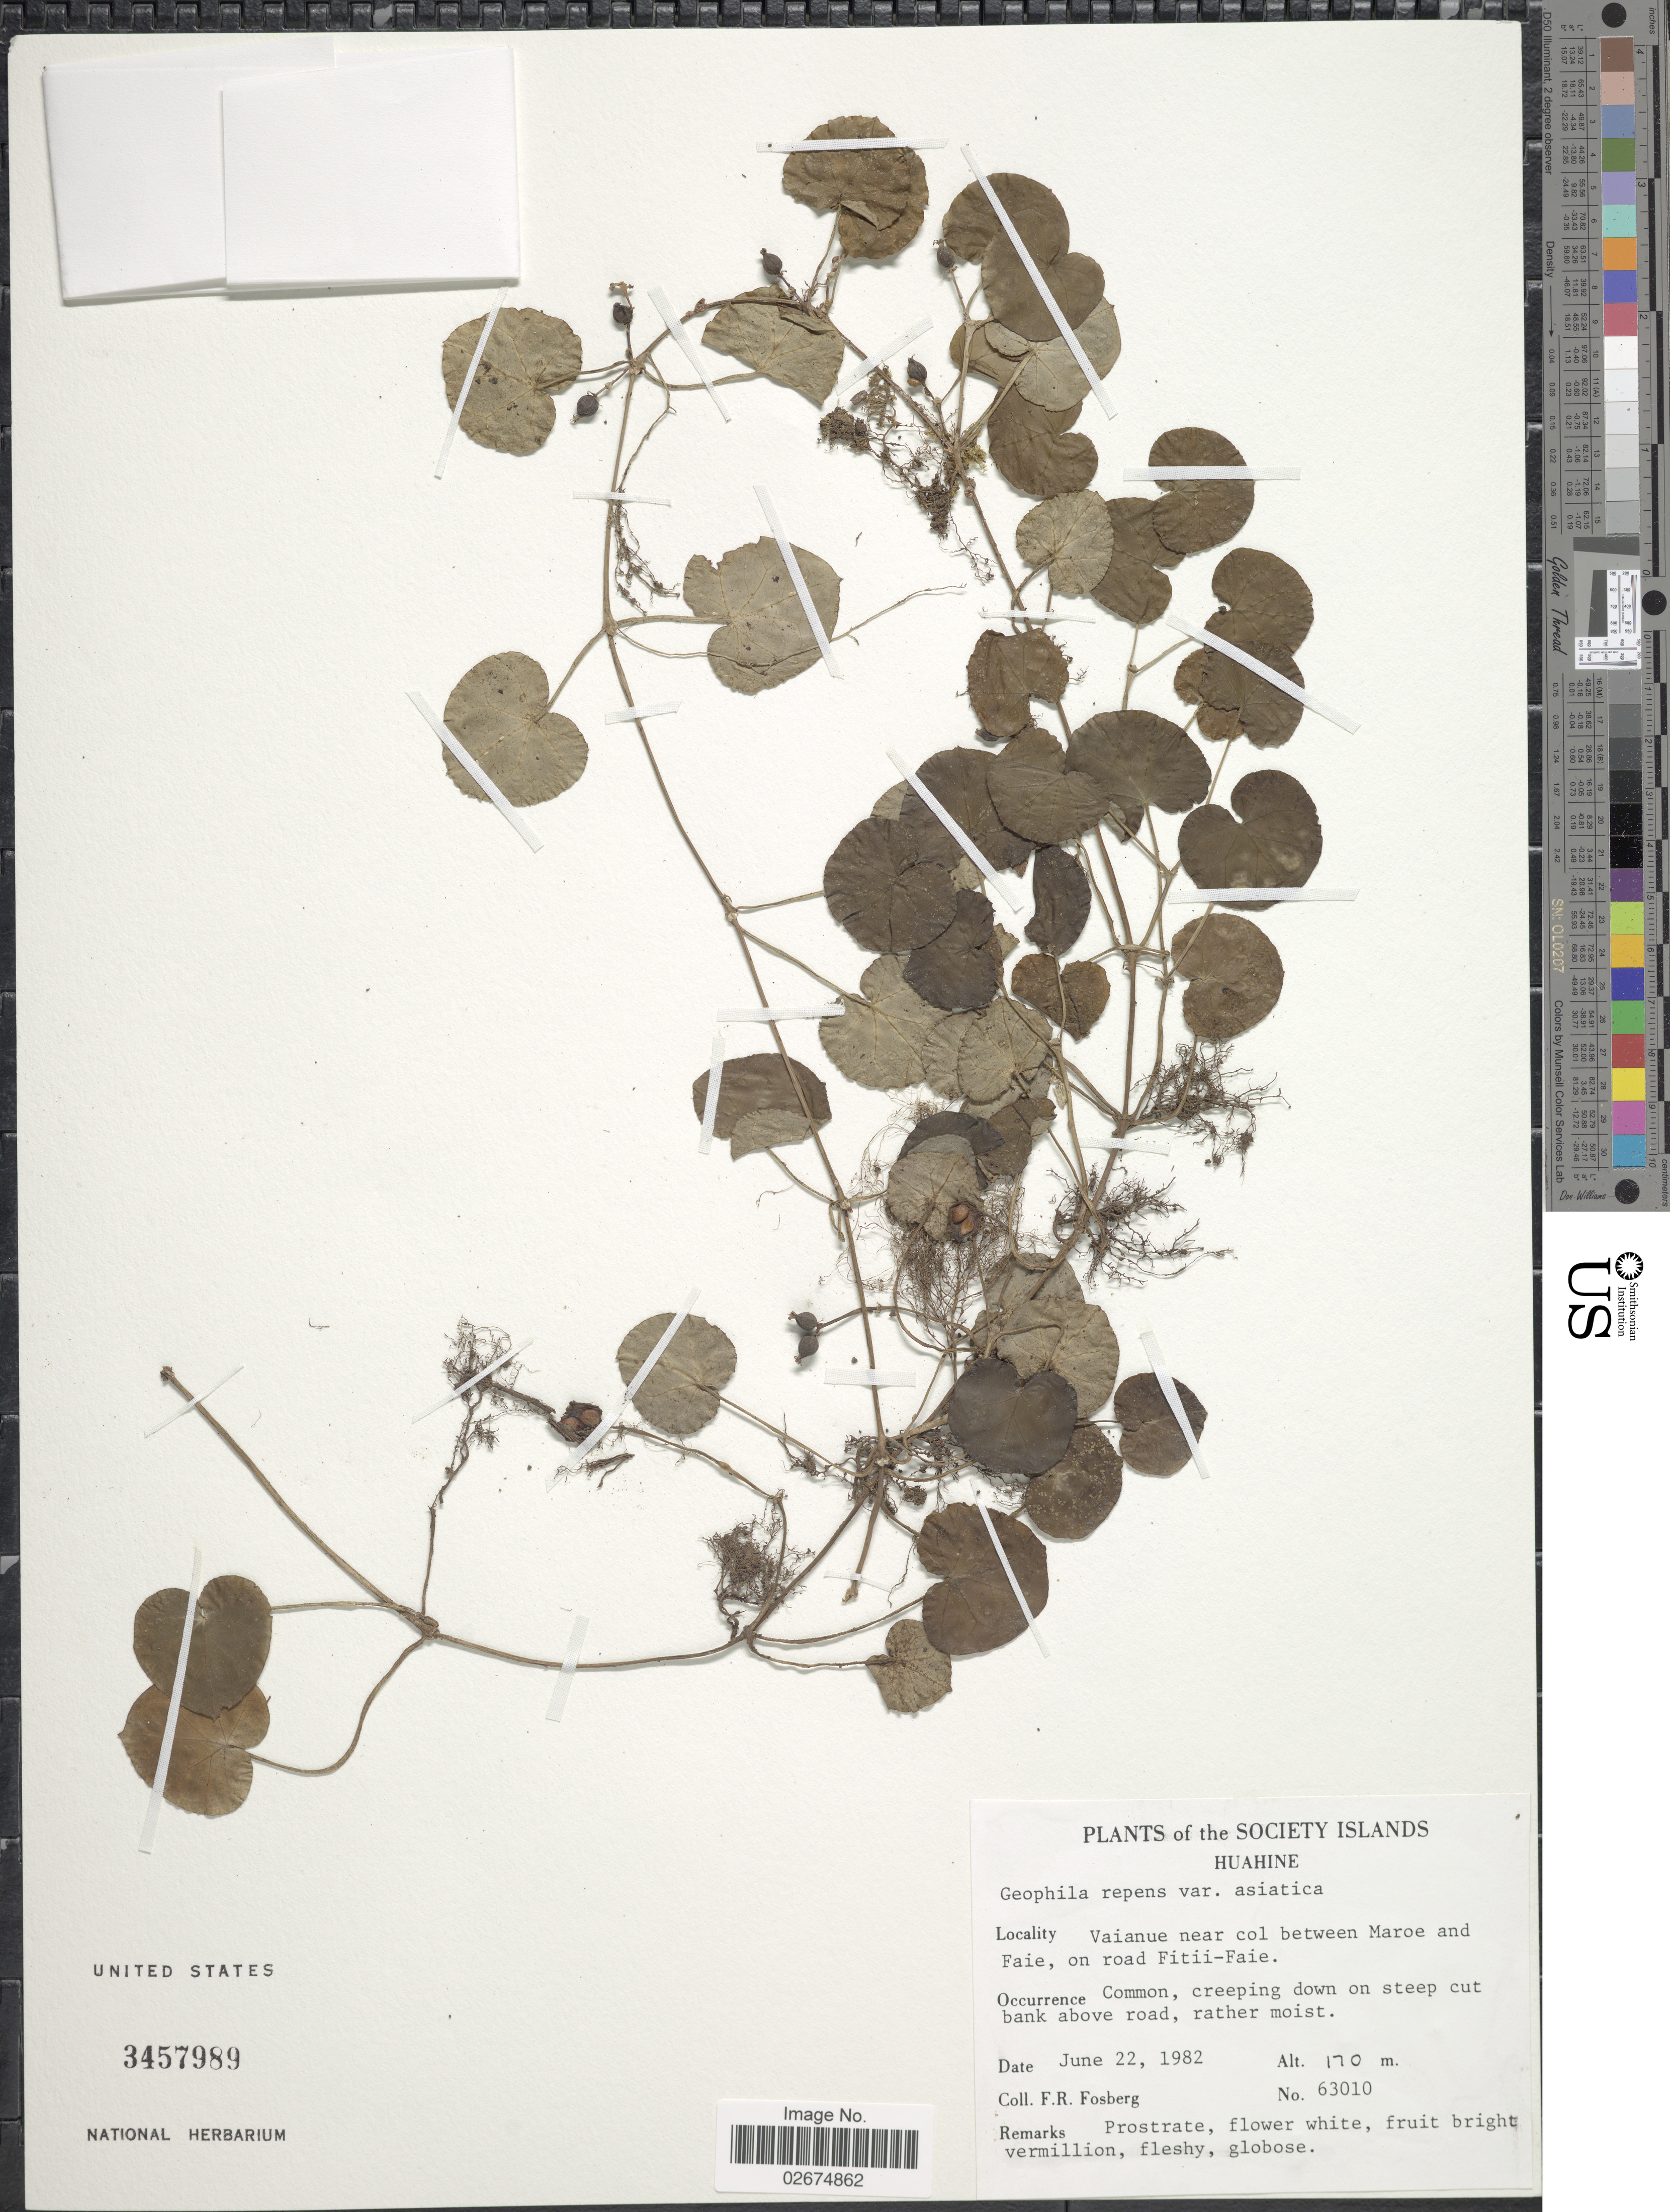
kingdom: Plantae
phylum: Tracheophyta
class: Magnoliopsida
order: Gentianales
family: Rubiaceae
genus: Geophila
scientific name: Geophila repens var. asiatica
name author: (Cham. & Schltdl.) Fosberg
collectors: F. R. Fosberg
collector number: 63010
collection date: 1982-06-22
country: French Polynesia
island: Huahine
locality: Society Islands. Huahine. Vaianue near col between Maroe and Faie, on road Fitii-Faie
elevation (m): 170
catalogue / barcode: US 3457989